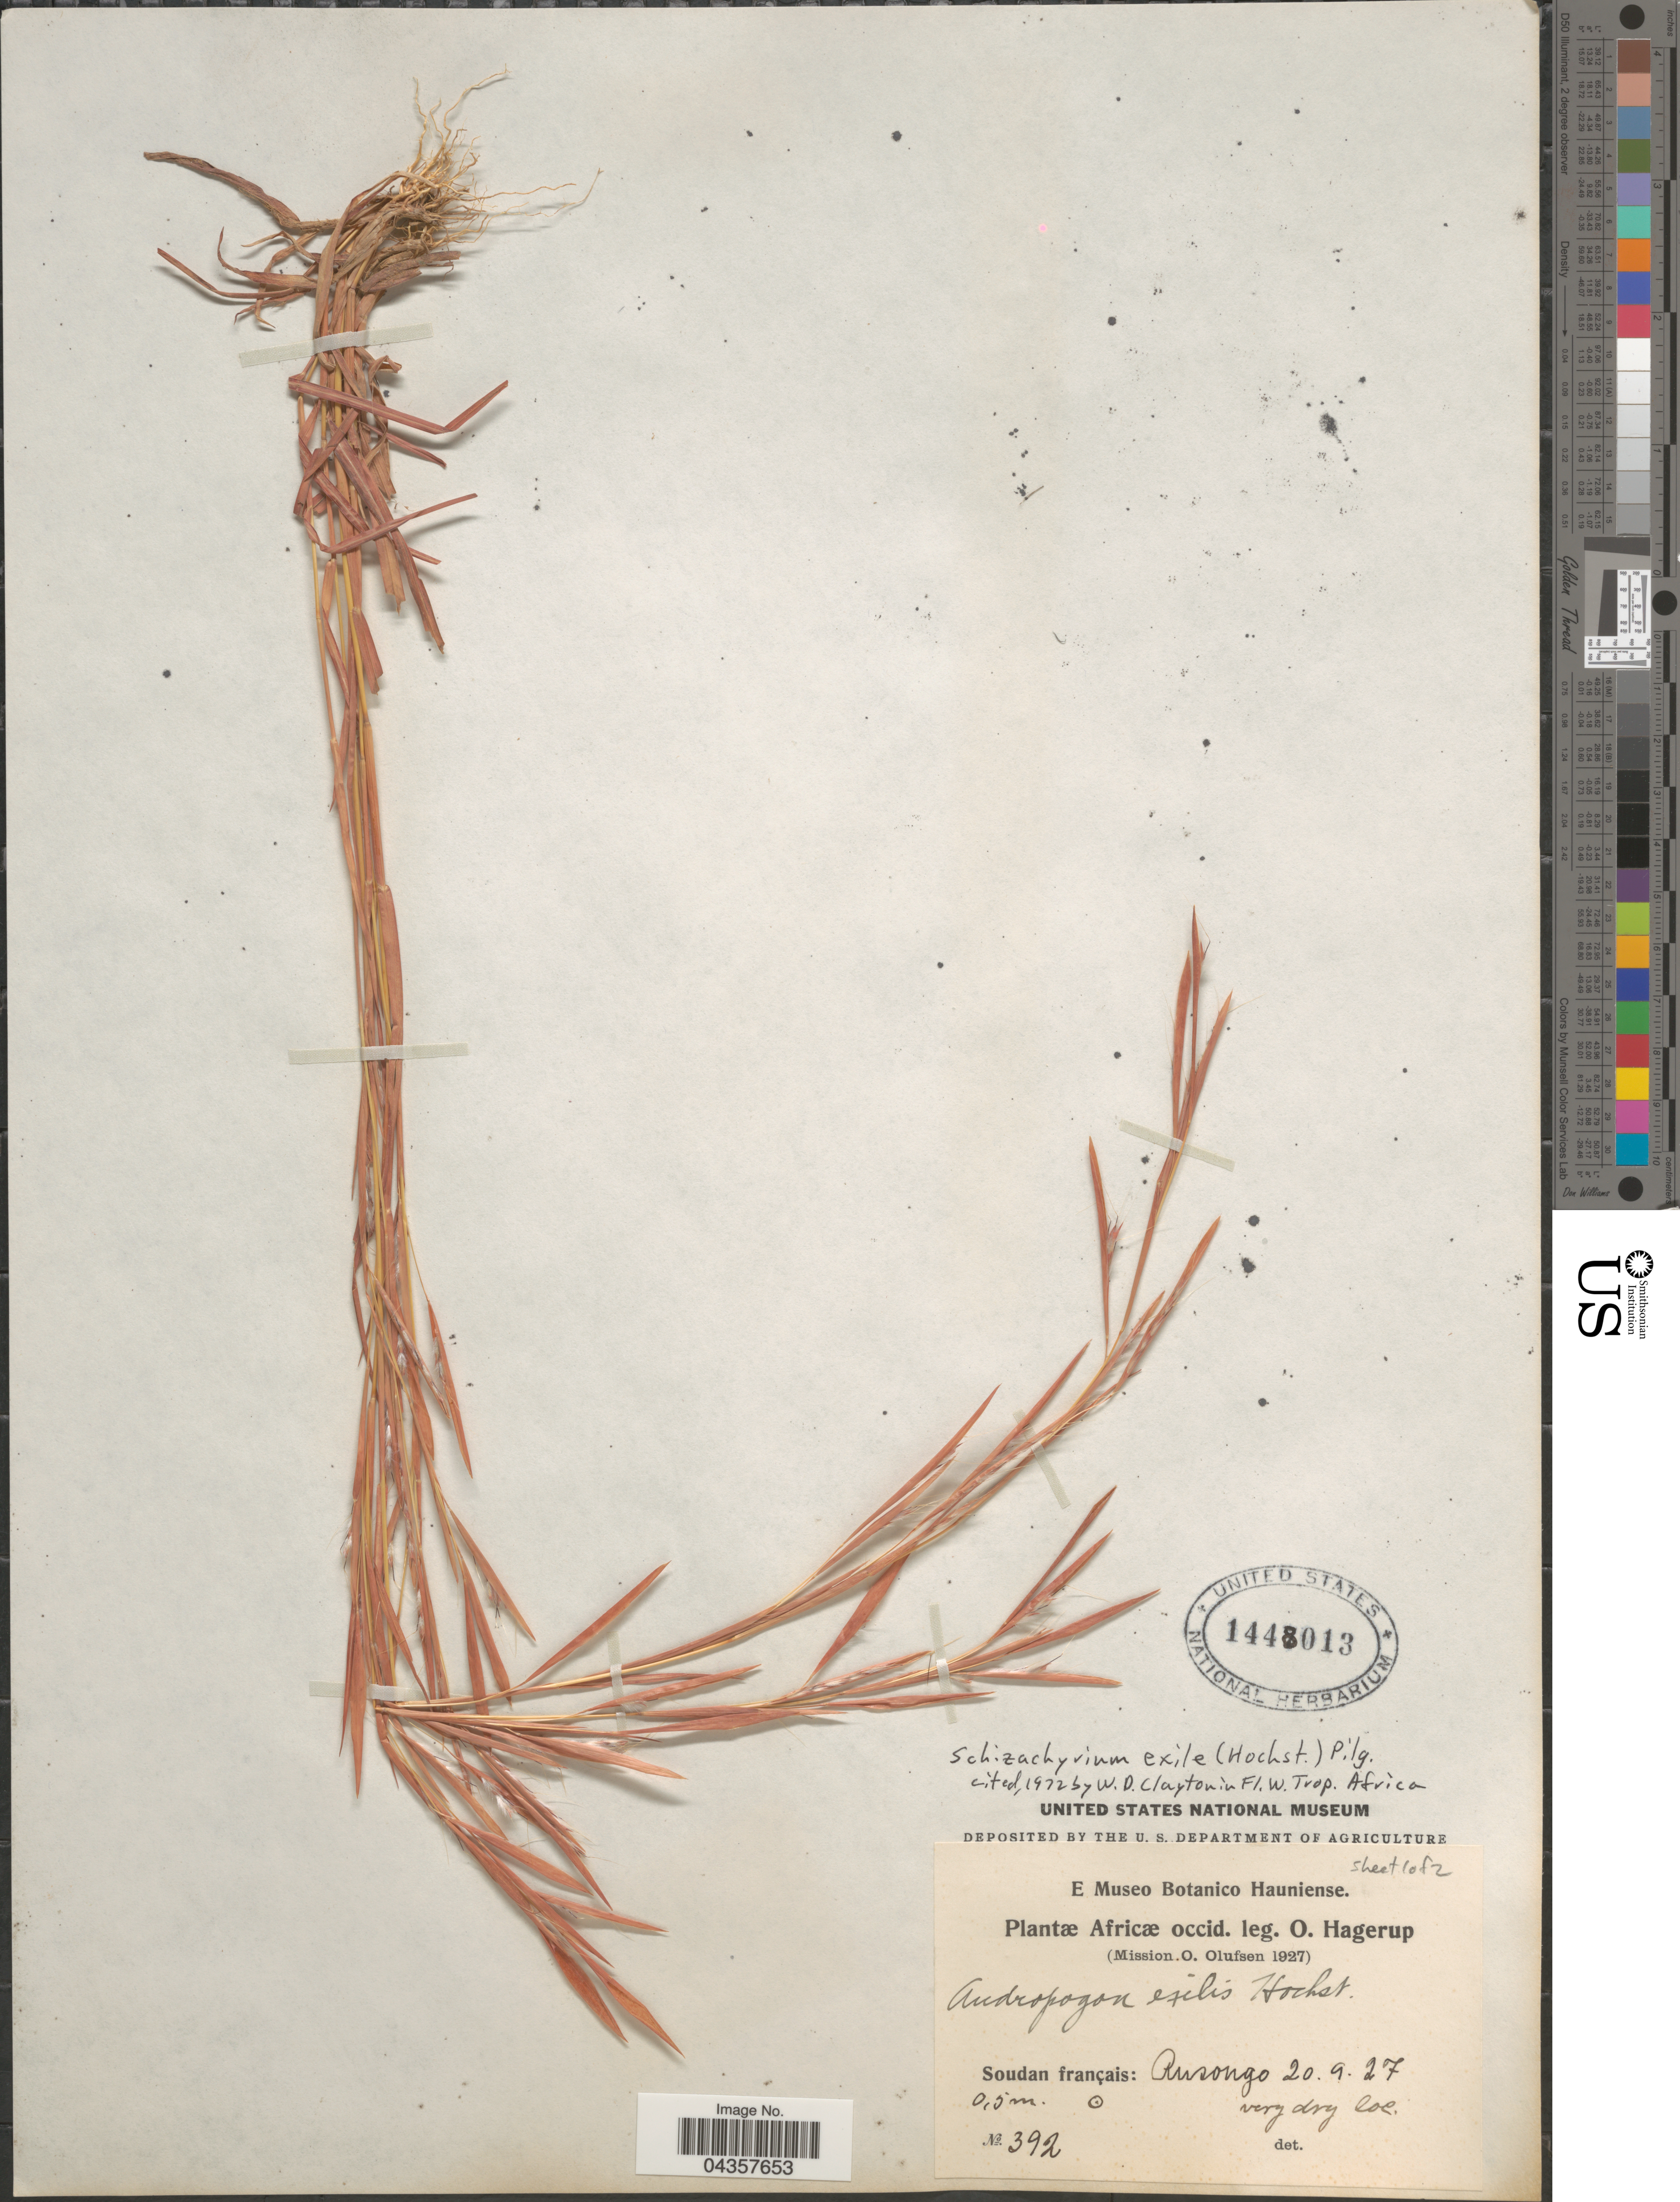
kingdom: Plantae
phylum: Tracheophyta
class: Liliopsida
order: Poales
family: Poaceae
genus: Schizachyrium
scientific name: Schizachyrium exile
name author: (Hochst.) Pilg.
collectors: O. Hagerup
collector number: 392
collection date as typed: Transcribed d/m/y: 20/9/27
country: Mali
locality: (Mission O, Olufsen 1927). Soudan français: Ansongo.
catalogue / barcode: US 1447013